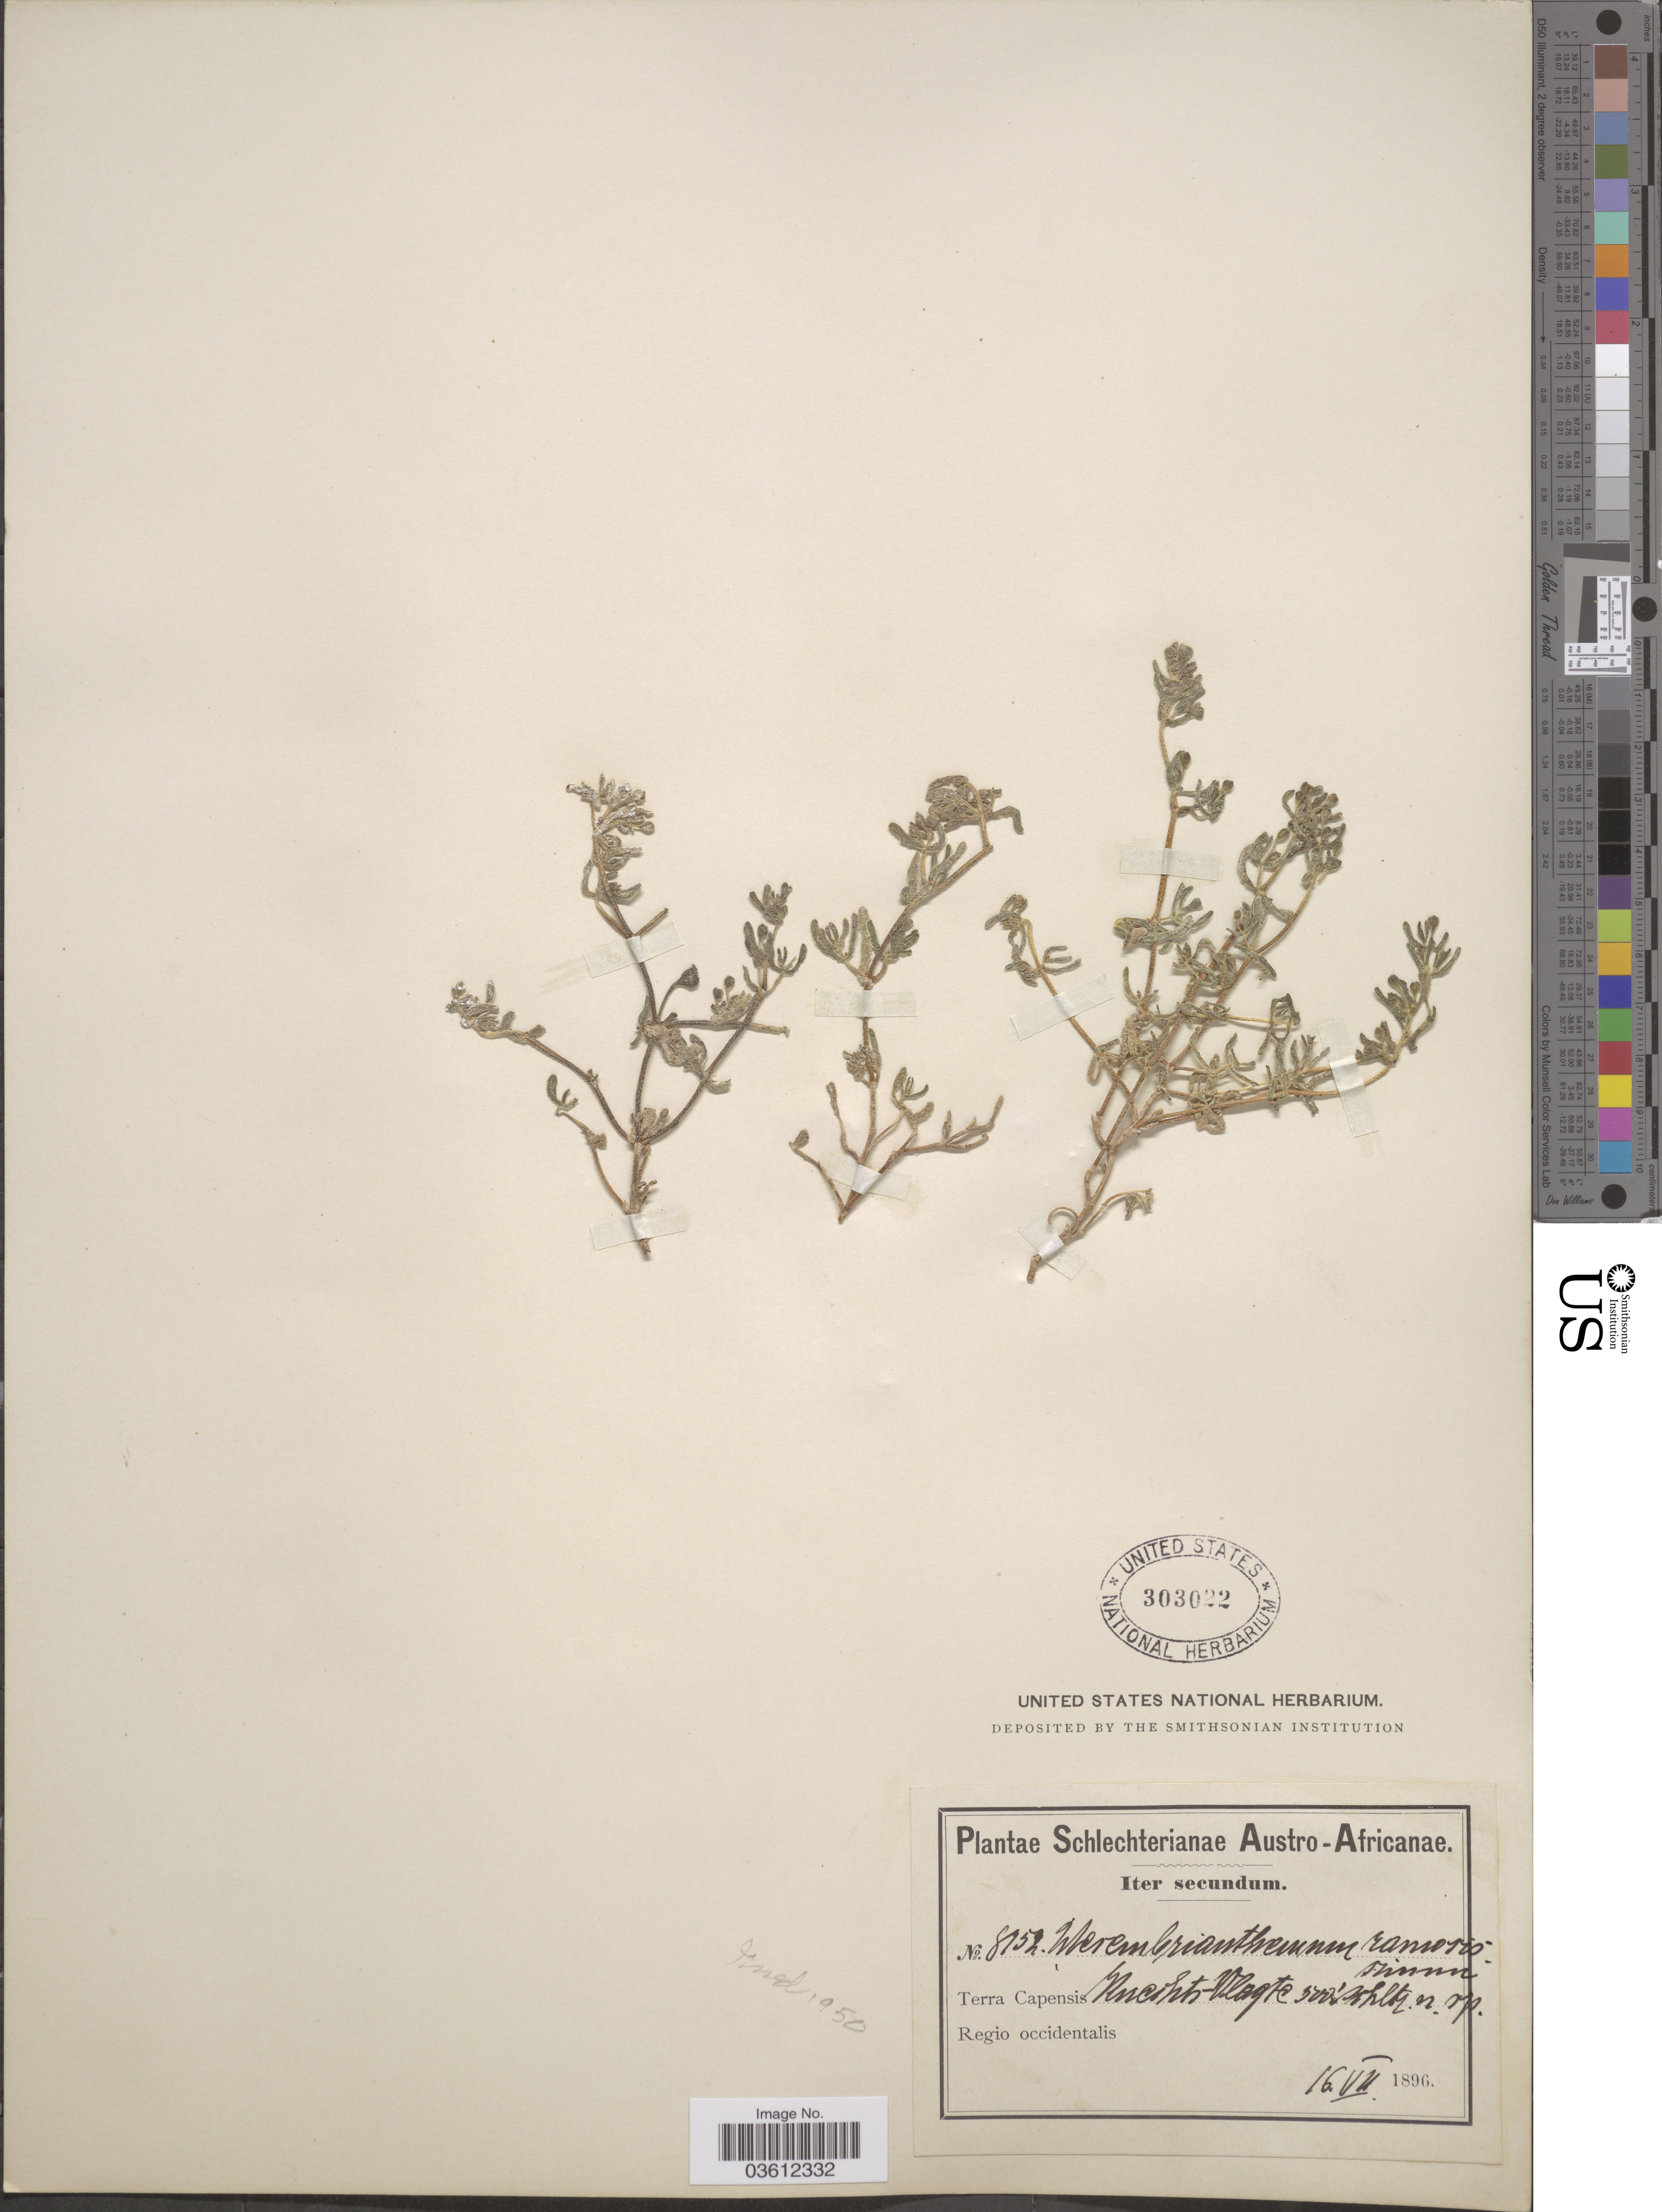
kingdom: Plantae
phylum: Tracheophyta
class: Magnoliopsida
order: Caryophyllales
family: Aizoaceae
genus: Drosanthemum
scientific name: Drosanthemum ramosissimum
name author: (Schltr.) L. Bolus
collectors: Schlechter, --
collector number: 8752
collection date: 1896-07-16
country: South Africa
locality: Austro-Africanae. Terra Capensis Knechts-Vlagte. Regio occidentalis.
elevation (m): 500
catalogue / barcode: US 303022